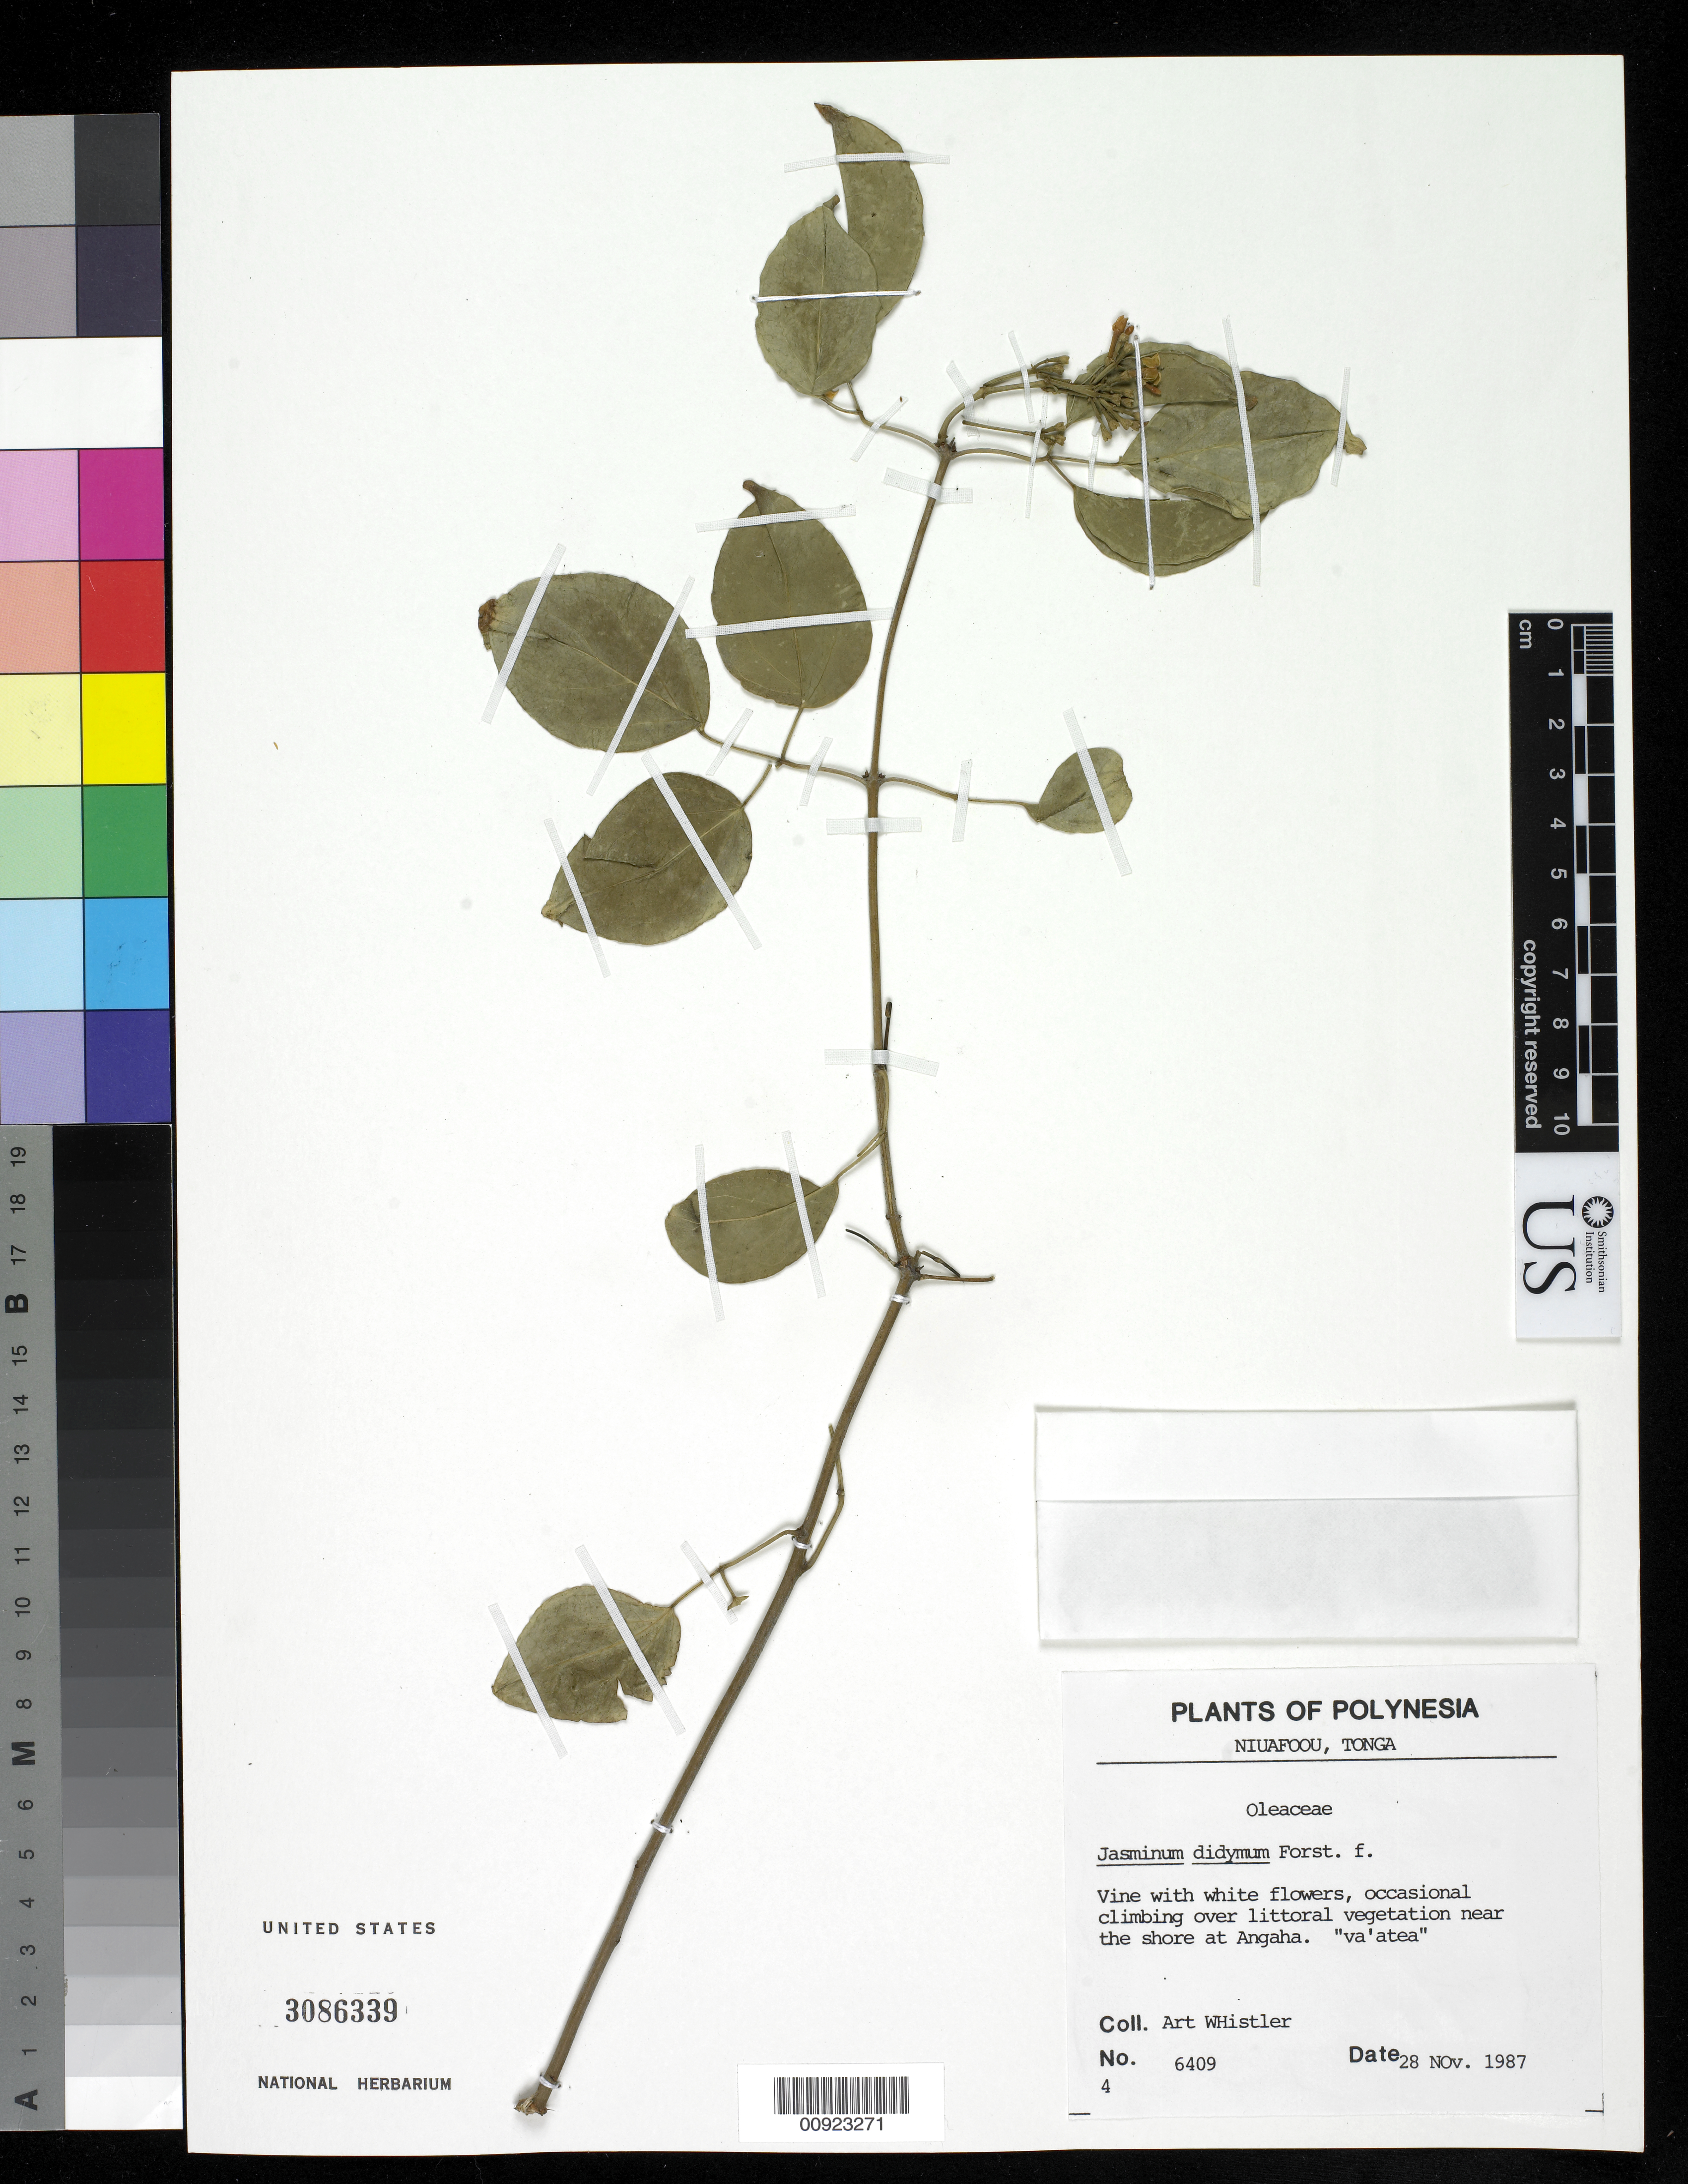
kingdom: Plantae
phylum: Tracheophyta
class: Magnoliopsida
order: Lamiales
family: Oleaceae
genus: Jasminum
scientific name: Jasminum didymum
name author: G. Forst.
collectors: A. Whistler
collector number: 6409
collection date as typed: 28 Nov 1987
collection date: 1987-11-28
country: Tonga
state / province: Tonga Outliers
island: Niuafo'ou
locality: Near the shore at Angaha.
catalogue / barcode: US 3086339